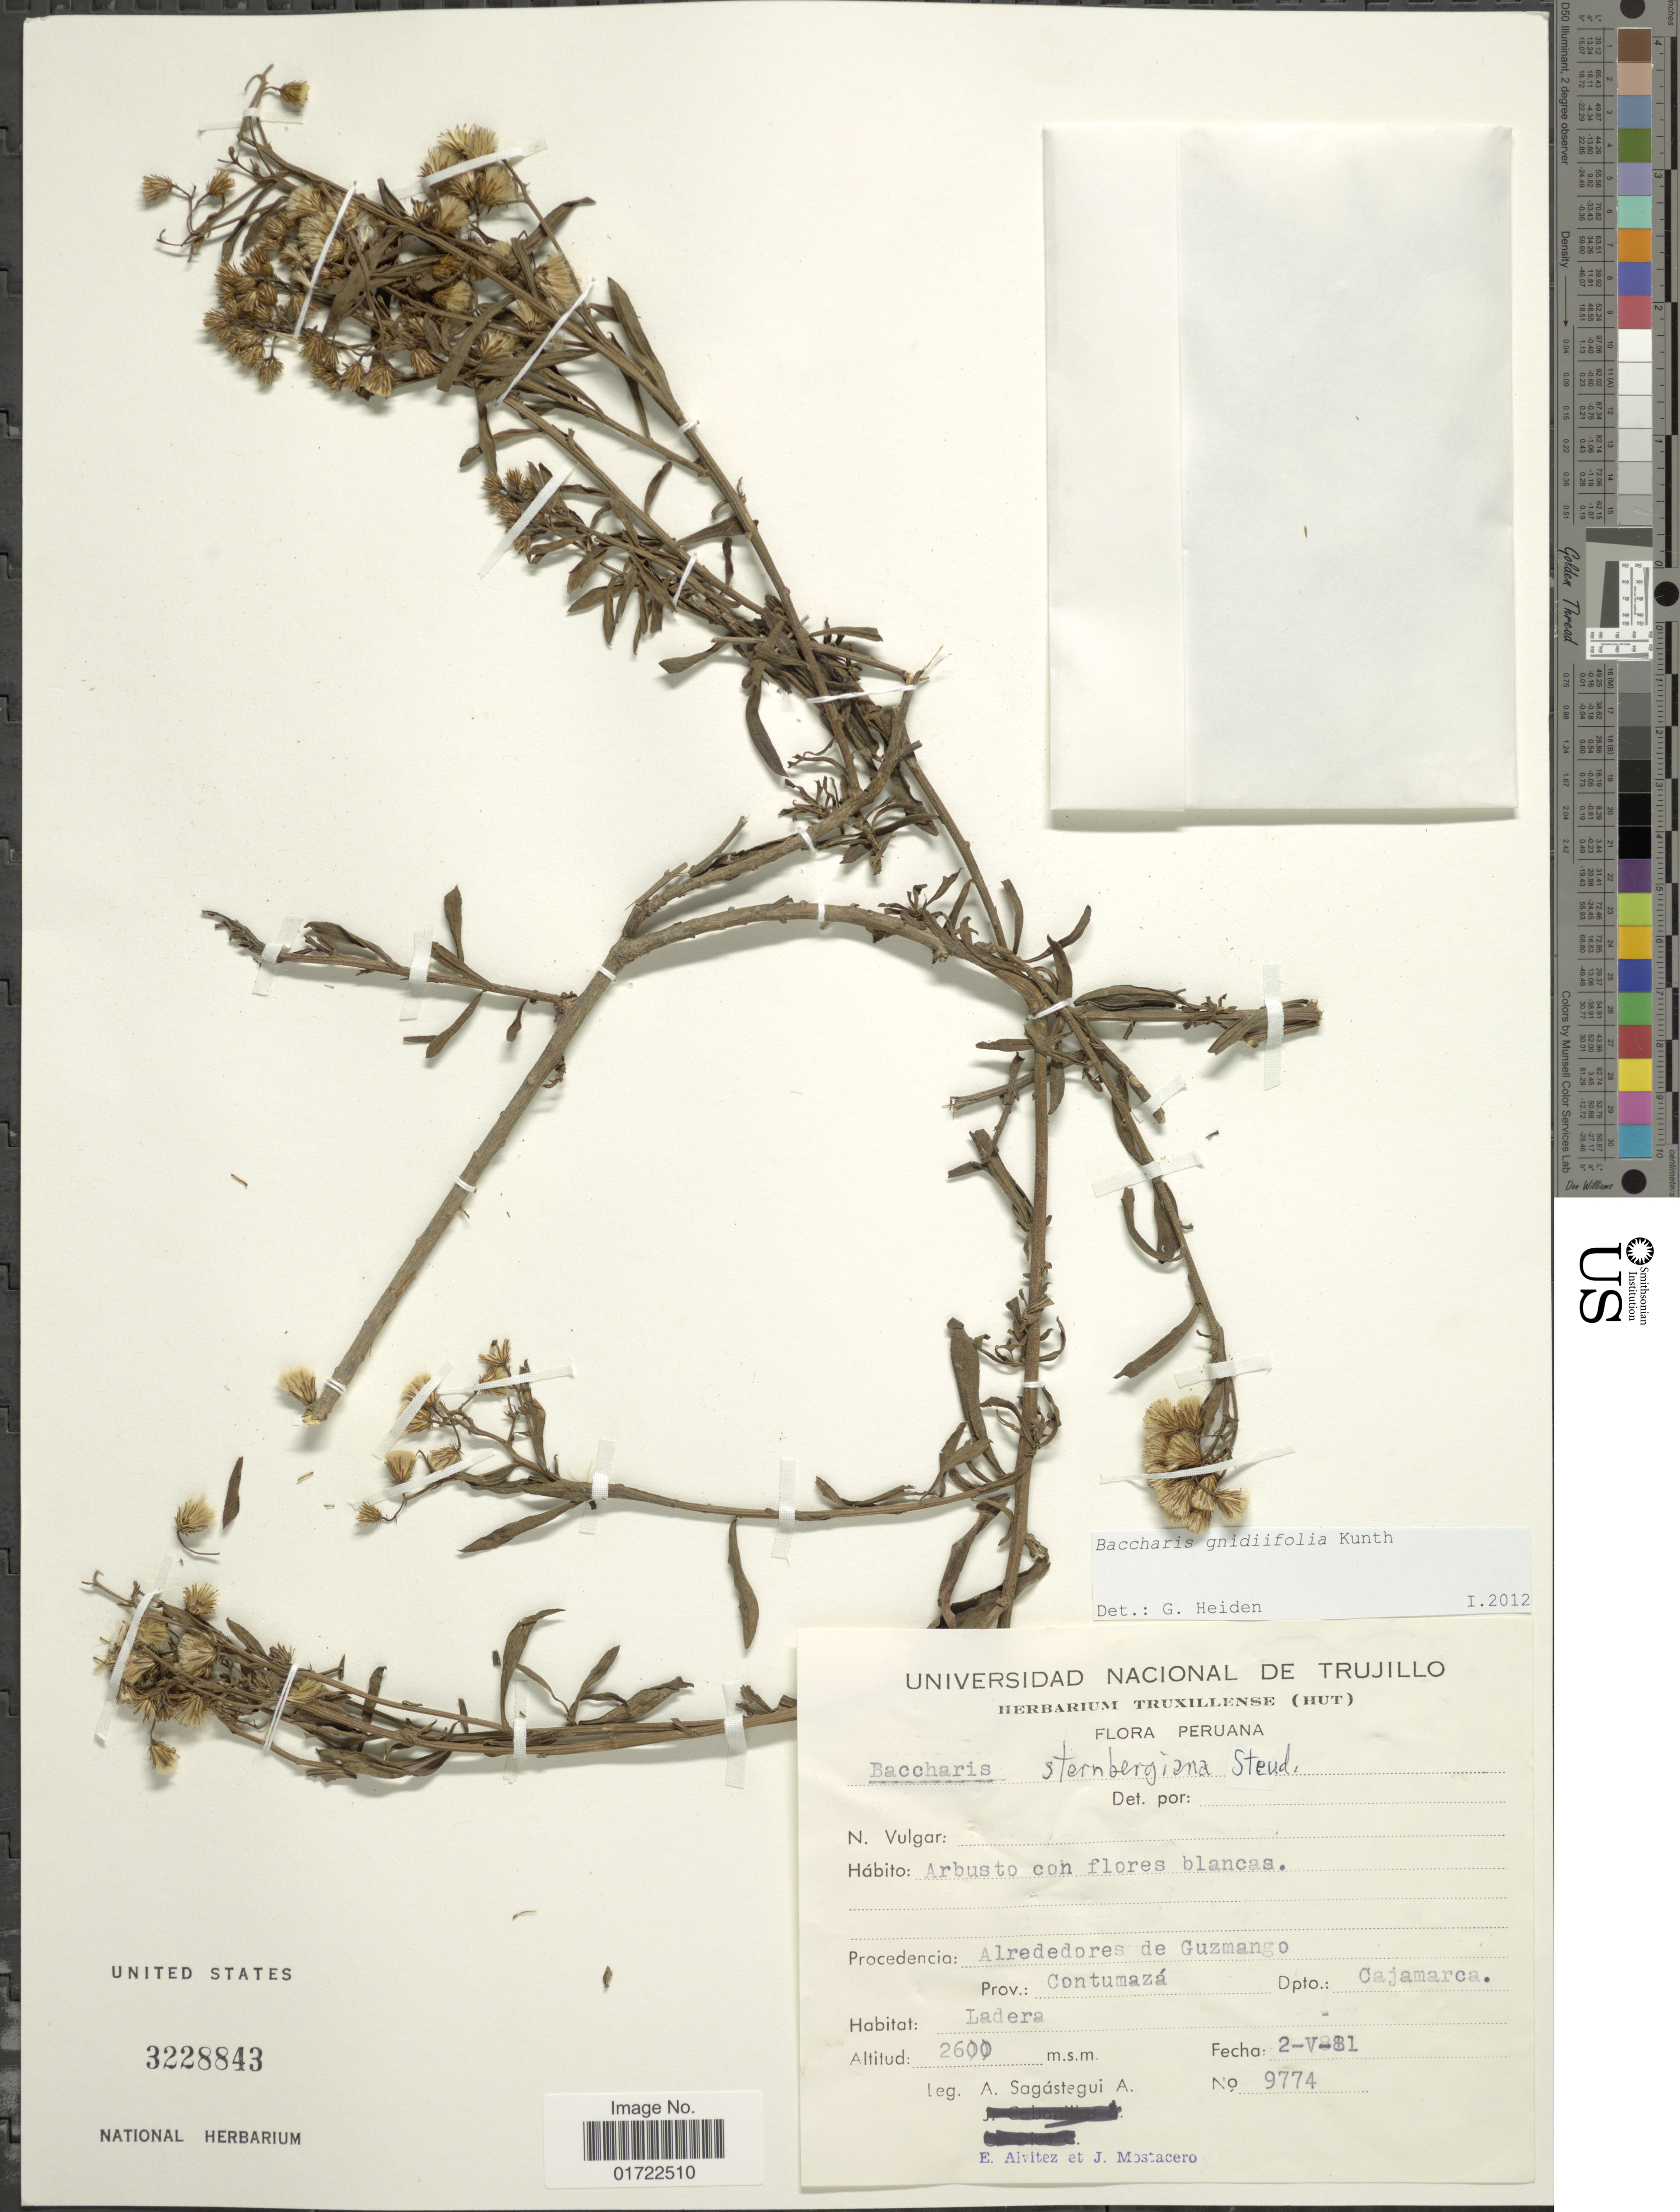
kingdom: Plantae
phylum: Tracheophyta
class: Magnoliopsida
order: Asterales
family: Asteraceae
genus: Baccharis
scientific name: Baccharis gnidiifolia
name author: Kunth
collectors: A. Sagástegui A., E. Alvitez I. & J. Mostacero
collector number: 9774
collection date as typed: Transcribed d/m/y: 2/5/81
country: Peru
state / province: Cajamarca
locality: Procedencia: Alrededores de Guzmango, Prov.: Contumaza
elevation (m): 2600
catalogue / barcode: US 3228843